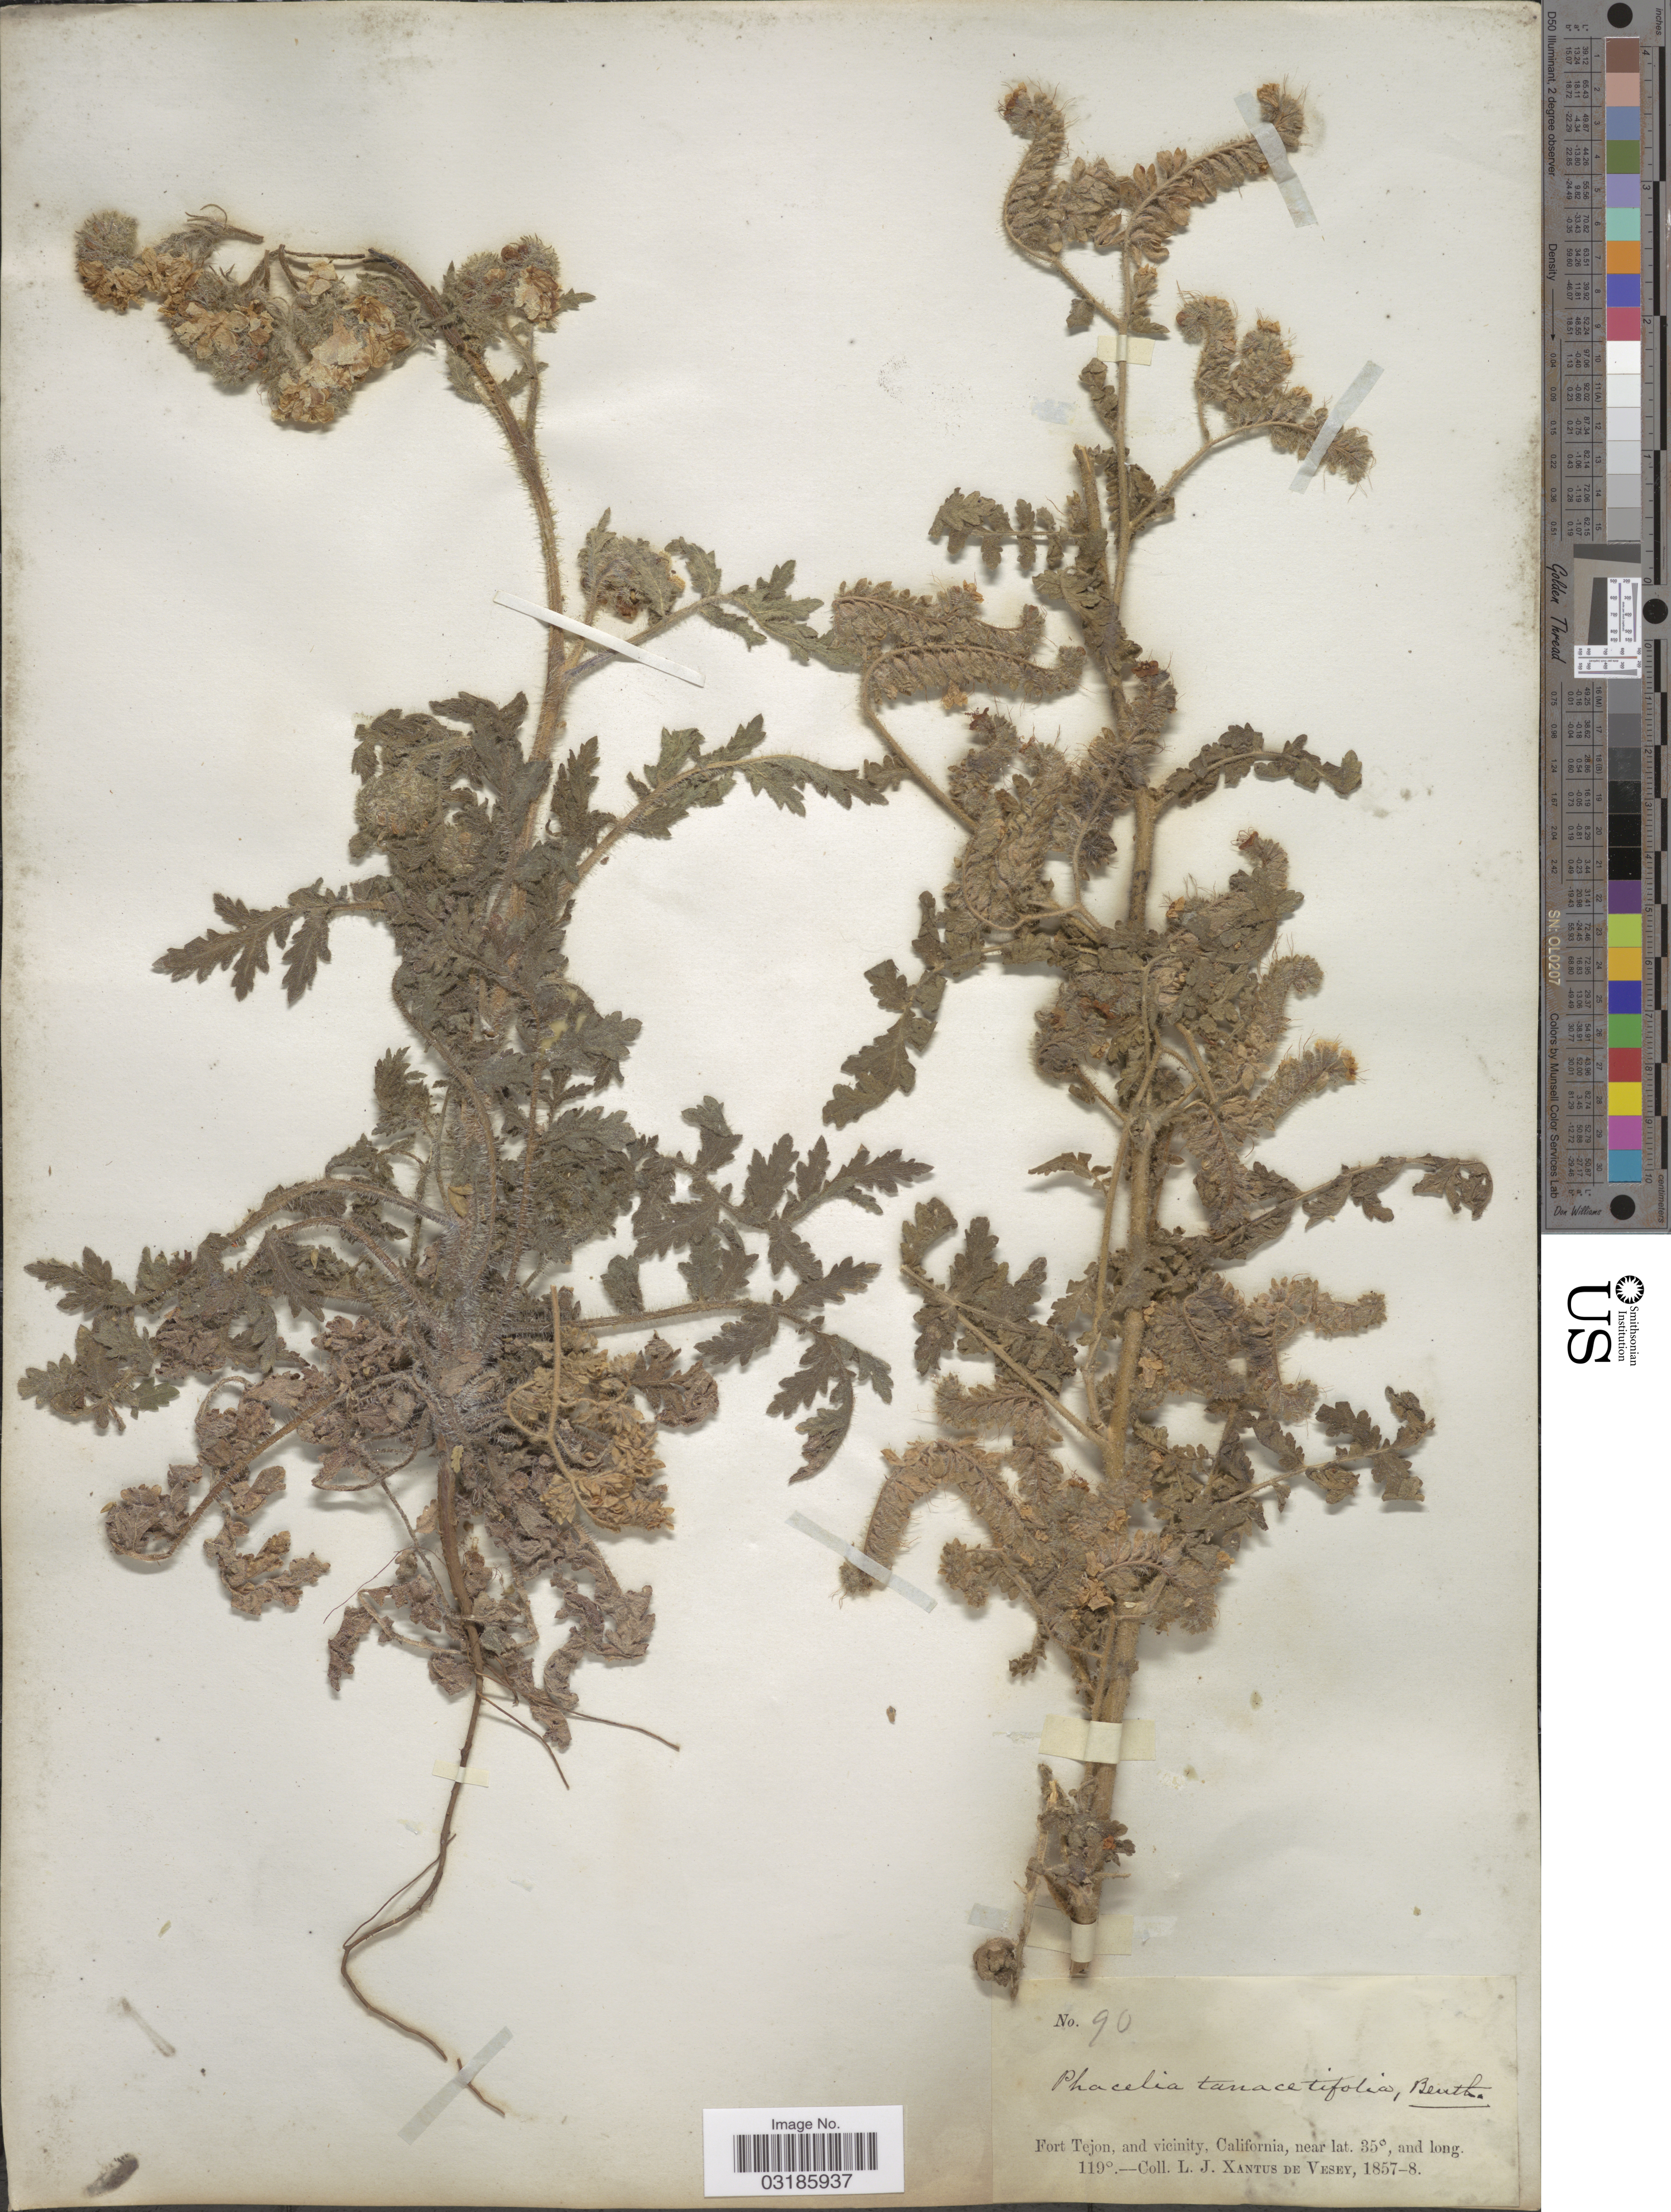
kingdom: Plantae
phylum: Tracheophyta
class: Magnoliopsida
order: Boraginales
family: Hydrophyllaceae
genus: Phacelia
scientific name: Phacelia ramosissima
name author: Douglas ex Lehm.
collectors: L. Xantus de Vesey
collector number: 90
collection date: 1857/1858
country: United States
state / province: California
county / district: Kern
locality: Fort Tejon, and vicinity.